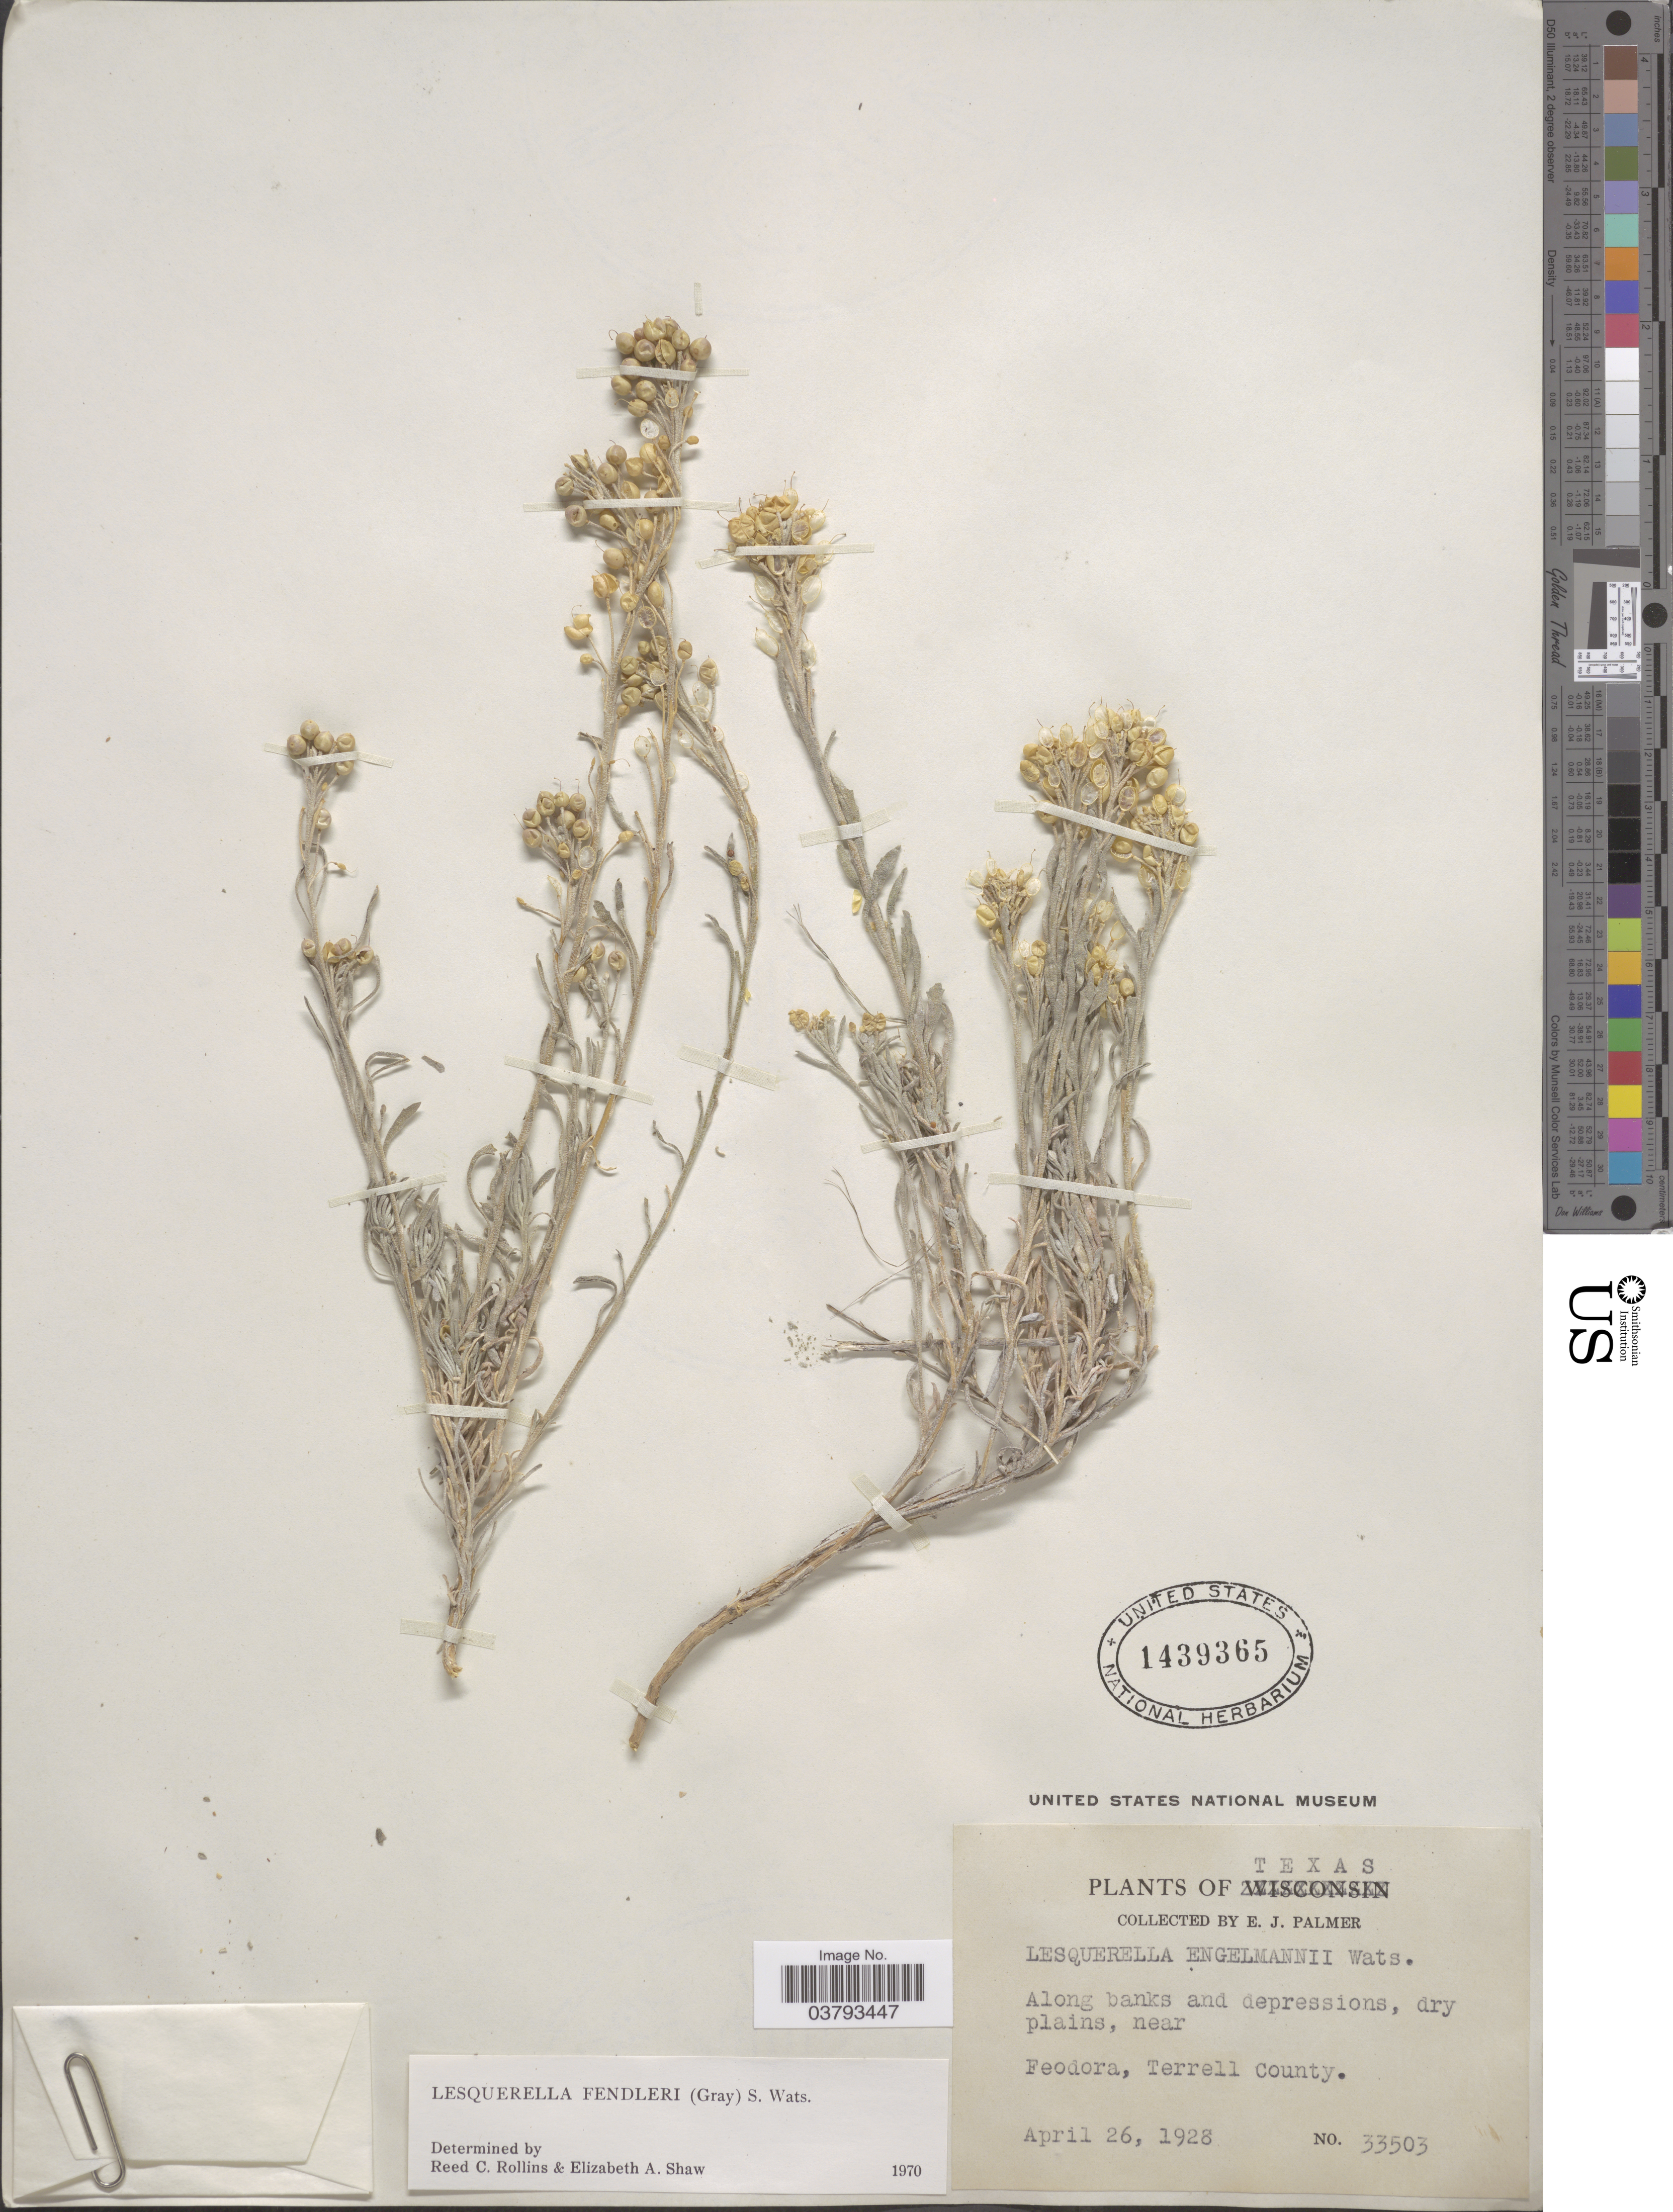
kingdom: Plantae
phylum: Tracheophyta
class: Magnoliopsida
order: Brassicales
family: Brassicaceae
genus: Lesquerella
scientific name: Lesquerella fendleri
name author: (A. Gray) S. Watson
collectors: E. J. Palmer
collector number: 33503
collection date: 1928-04-26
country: United States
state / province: Texas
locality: Along banks and depression, dry plains, near Feodora, Terrell County.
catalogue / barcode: US 1439365